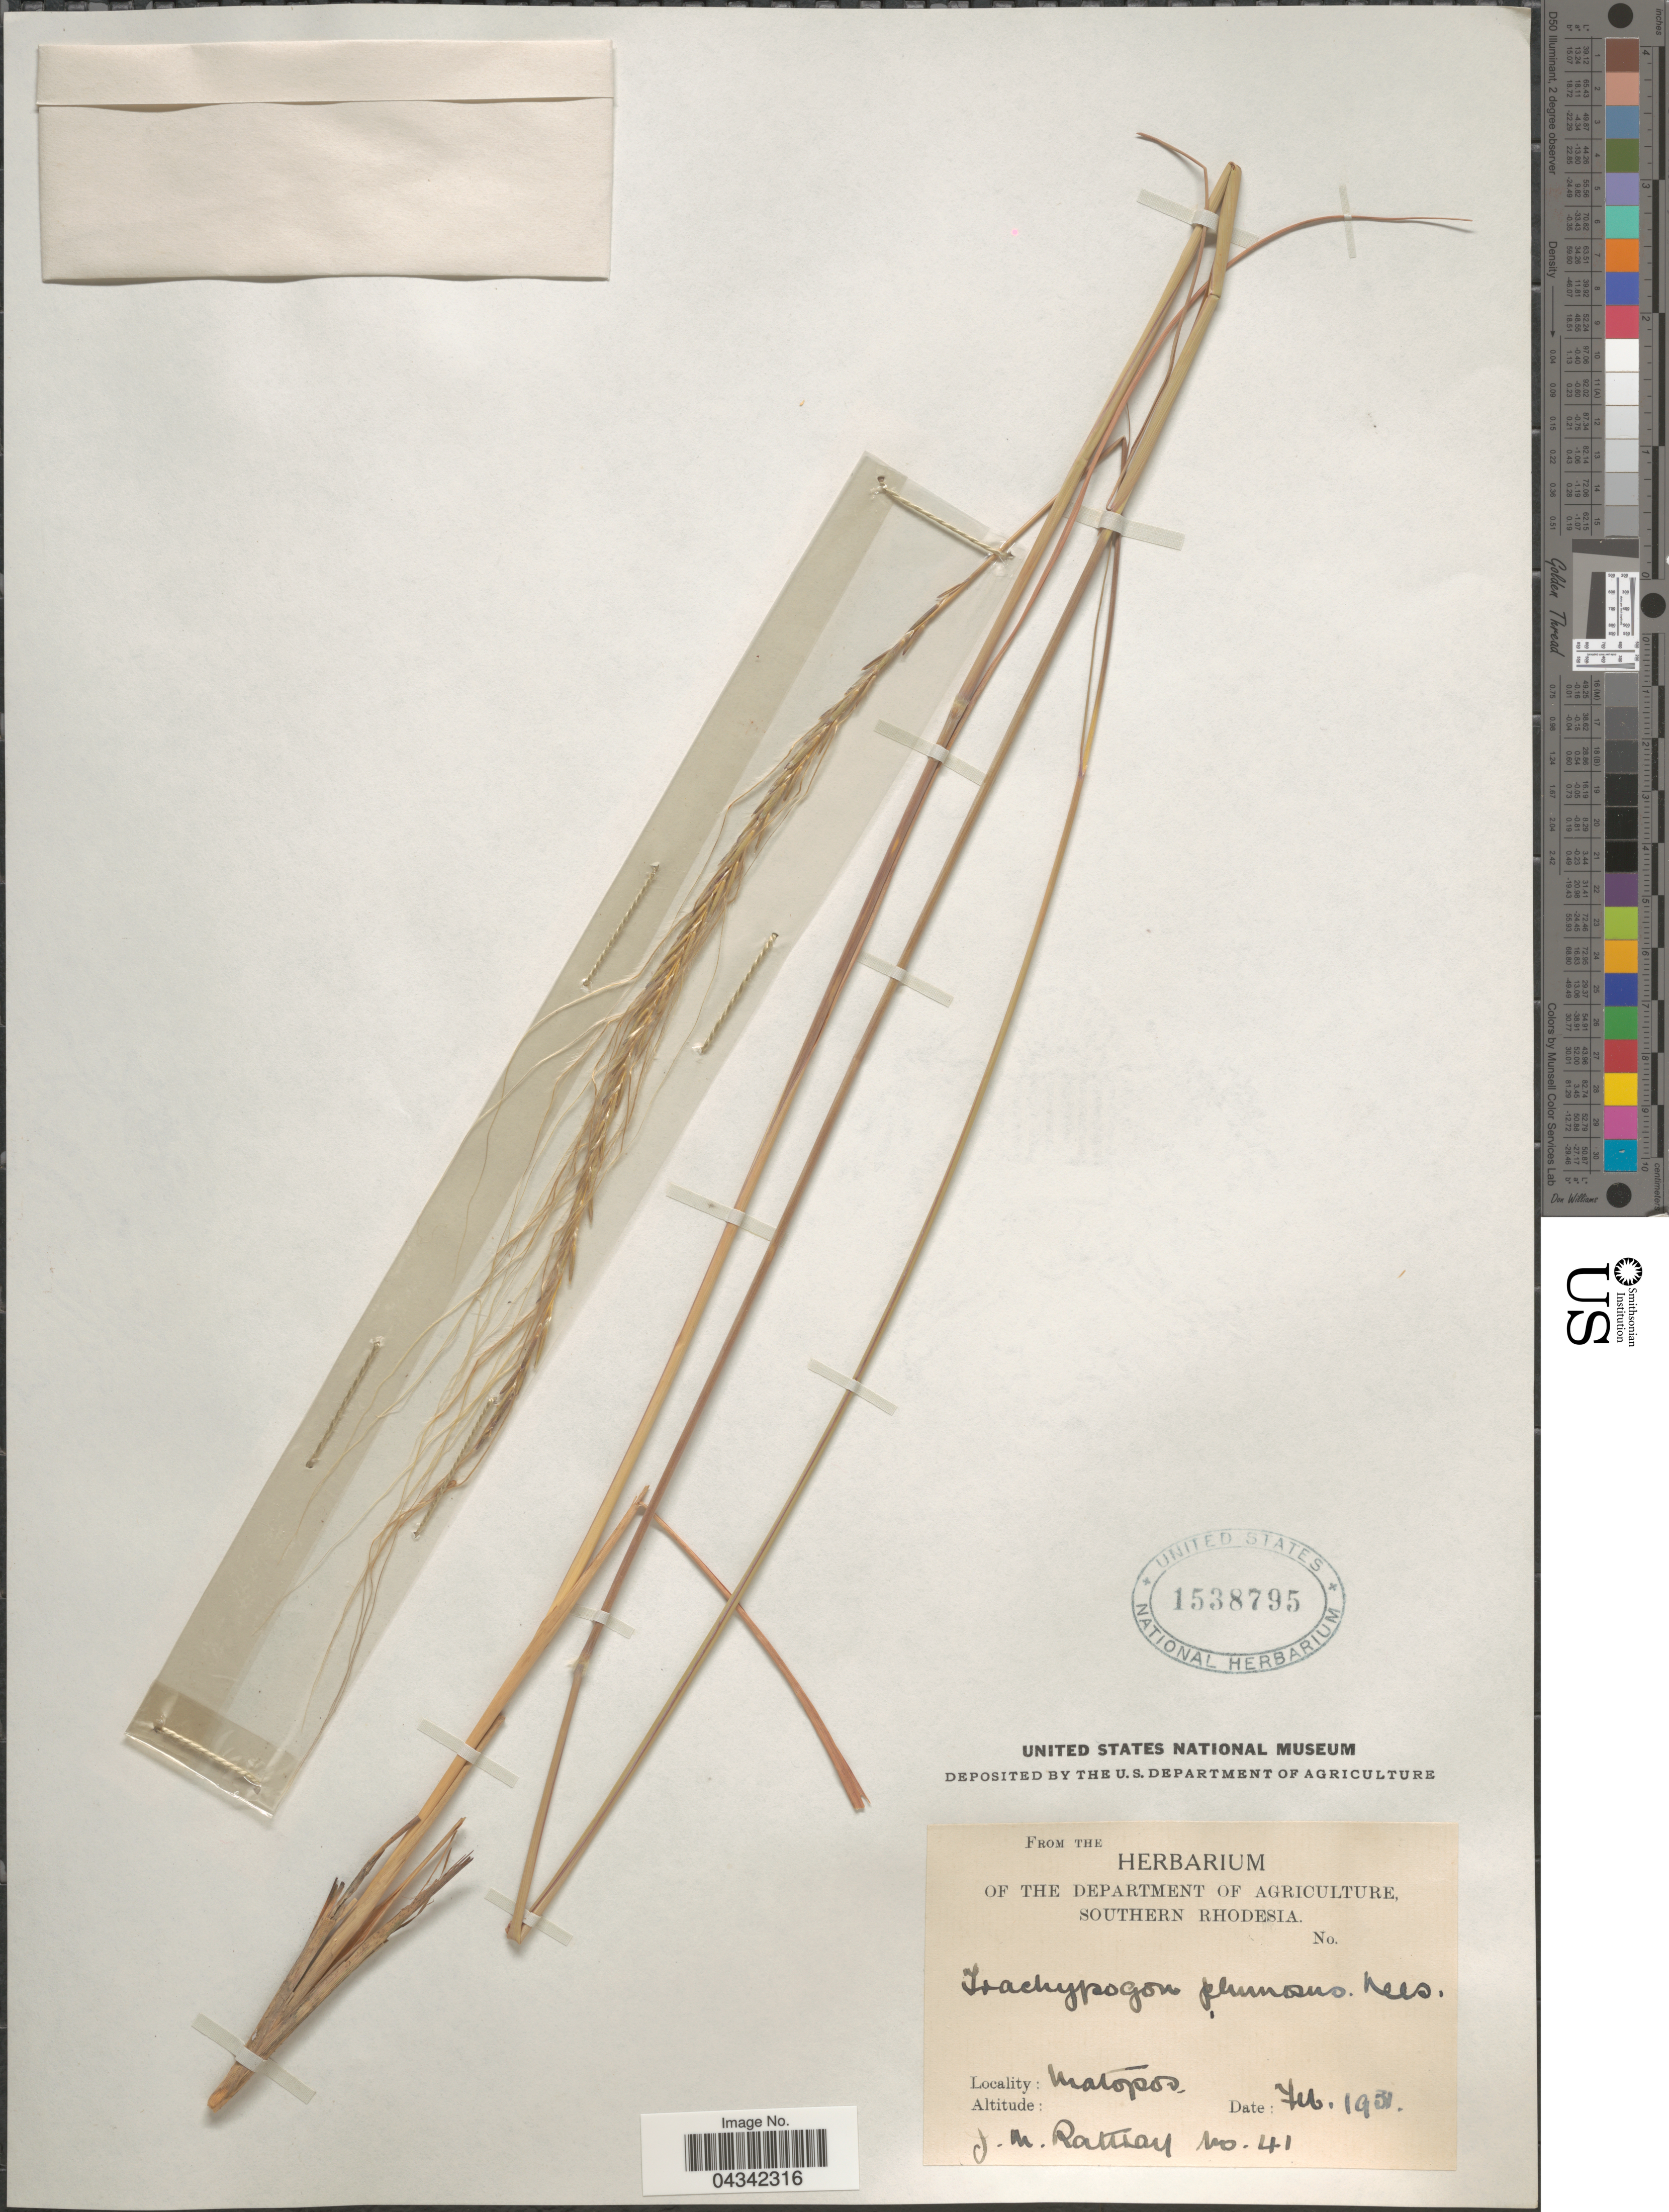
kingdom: Plantae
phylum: Tracheophyta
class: Liliopsida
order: Poales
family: Poaceae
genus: Trachypogon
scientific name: Trachypogon spicatus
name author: (L. f.) Kuntze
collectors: J. Rattray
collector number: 41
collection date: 1931-02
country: Zimbabwe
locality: Southern Rhodesia. Matopos.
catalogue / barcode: US 1538795